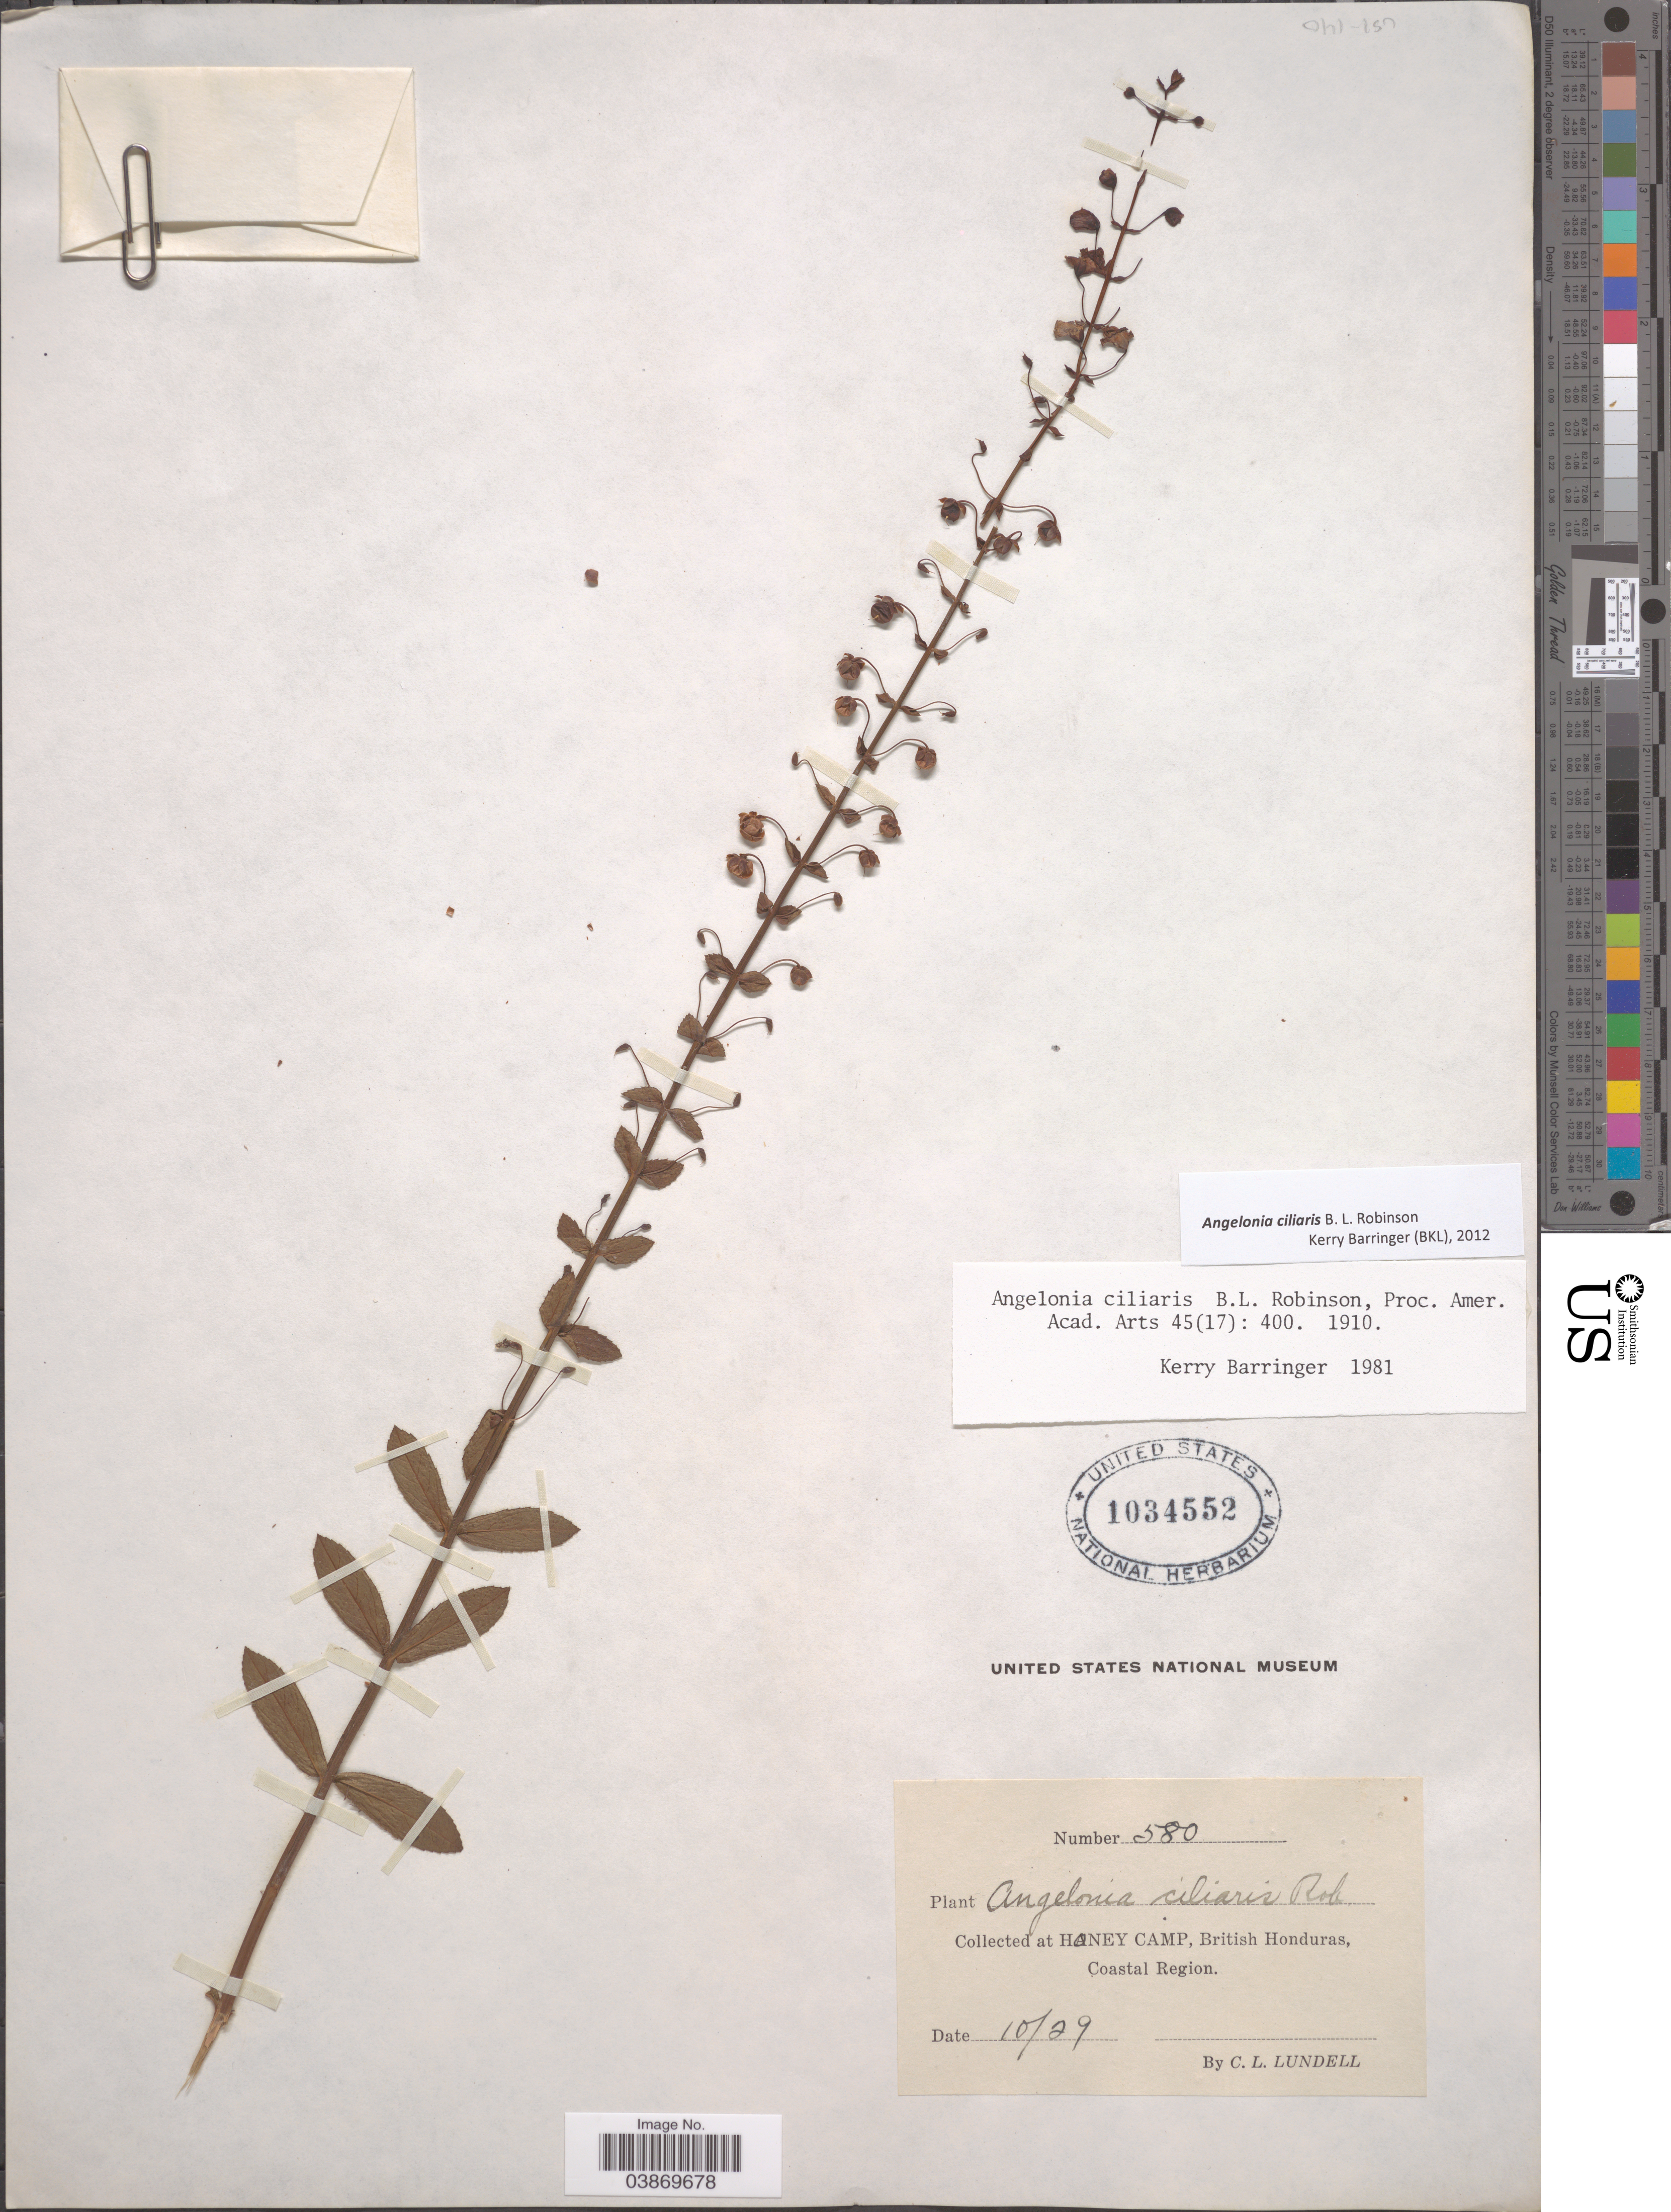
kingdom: Plantae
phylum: Tracheophyta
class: Magnoliopsida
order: Lamiales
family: Plantaginaceae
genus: Angelonia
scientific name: Angelonia ciliaris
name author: B.L. Rob.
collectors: C. L. Lundell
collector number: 580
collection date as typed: Transcribed d/m/y: /10/29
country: Belize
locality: At Honey Camp, British Honduras, Coastal Region.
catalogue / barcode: US 1034552